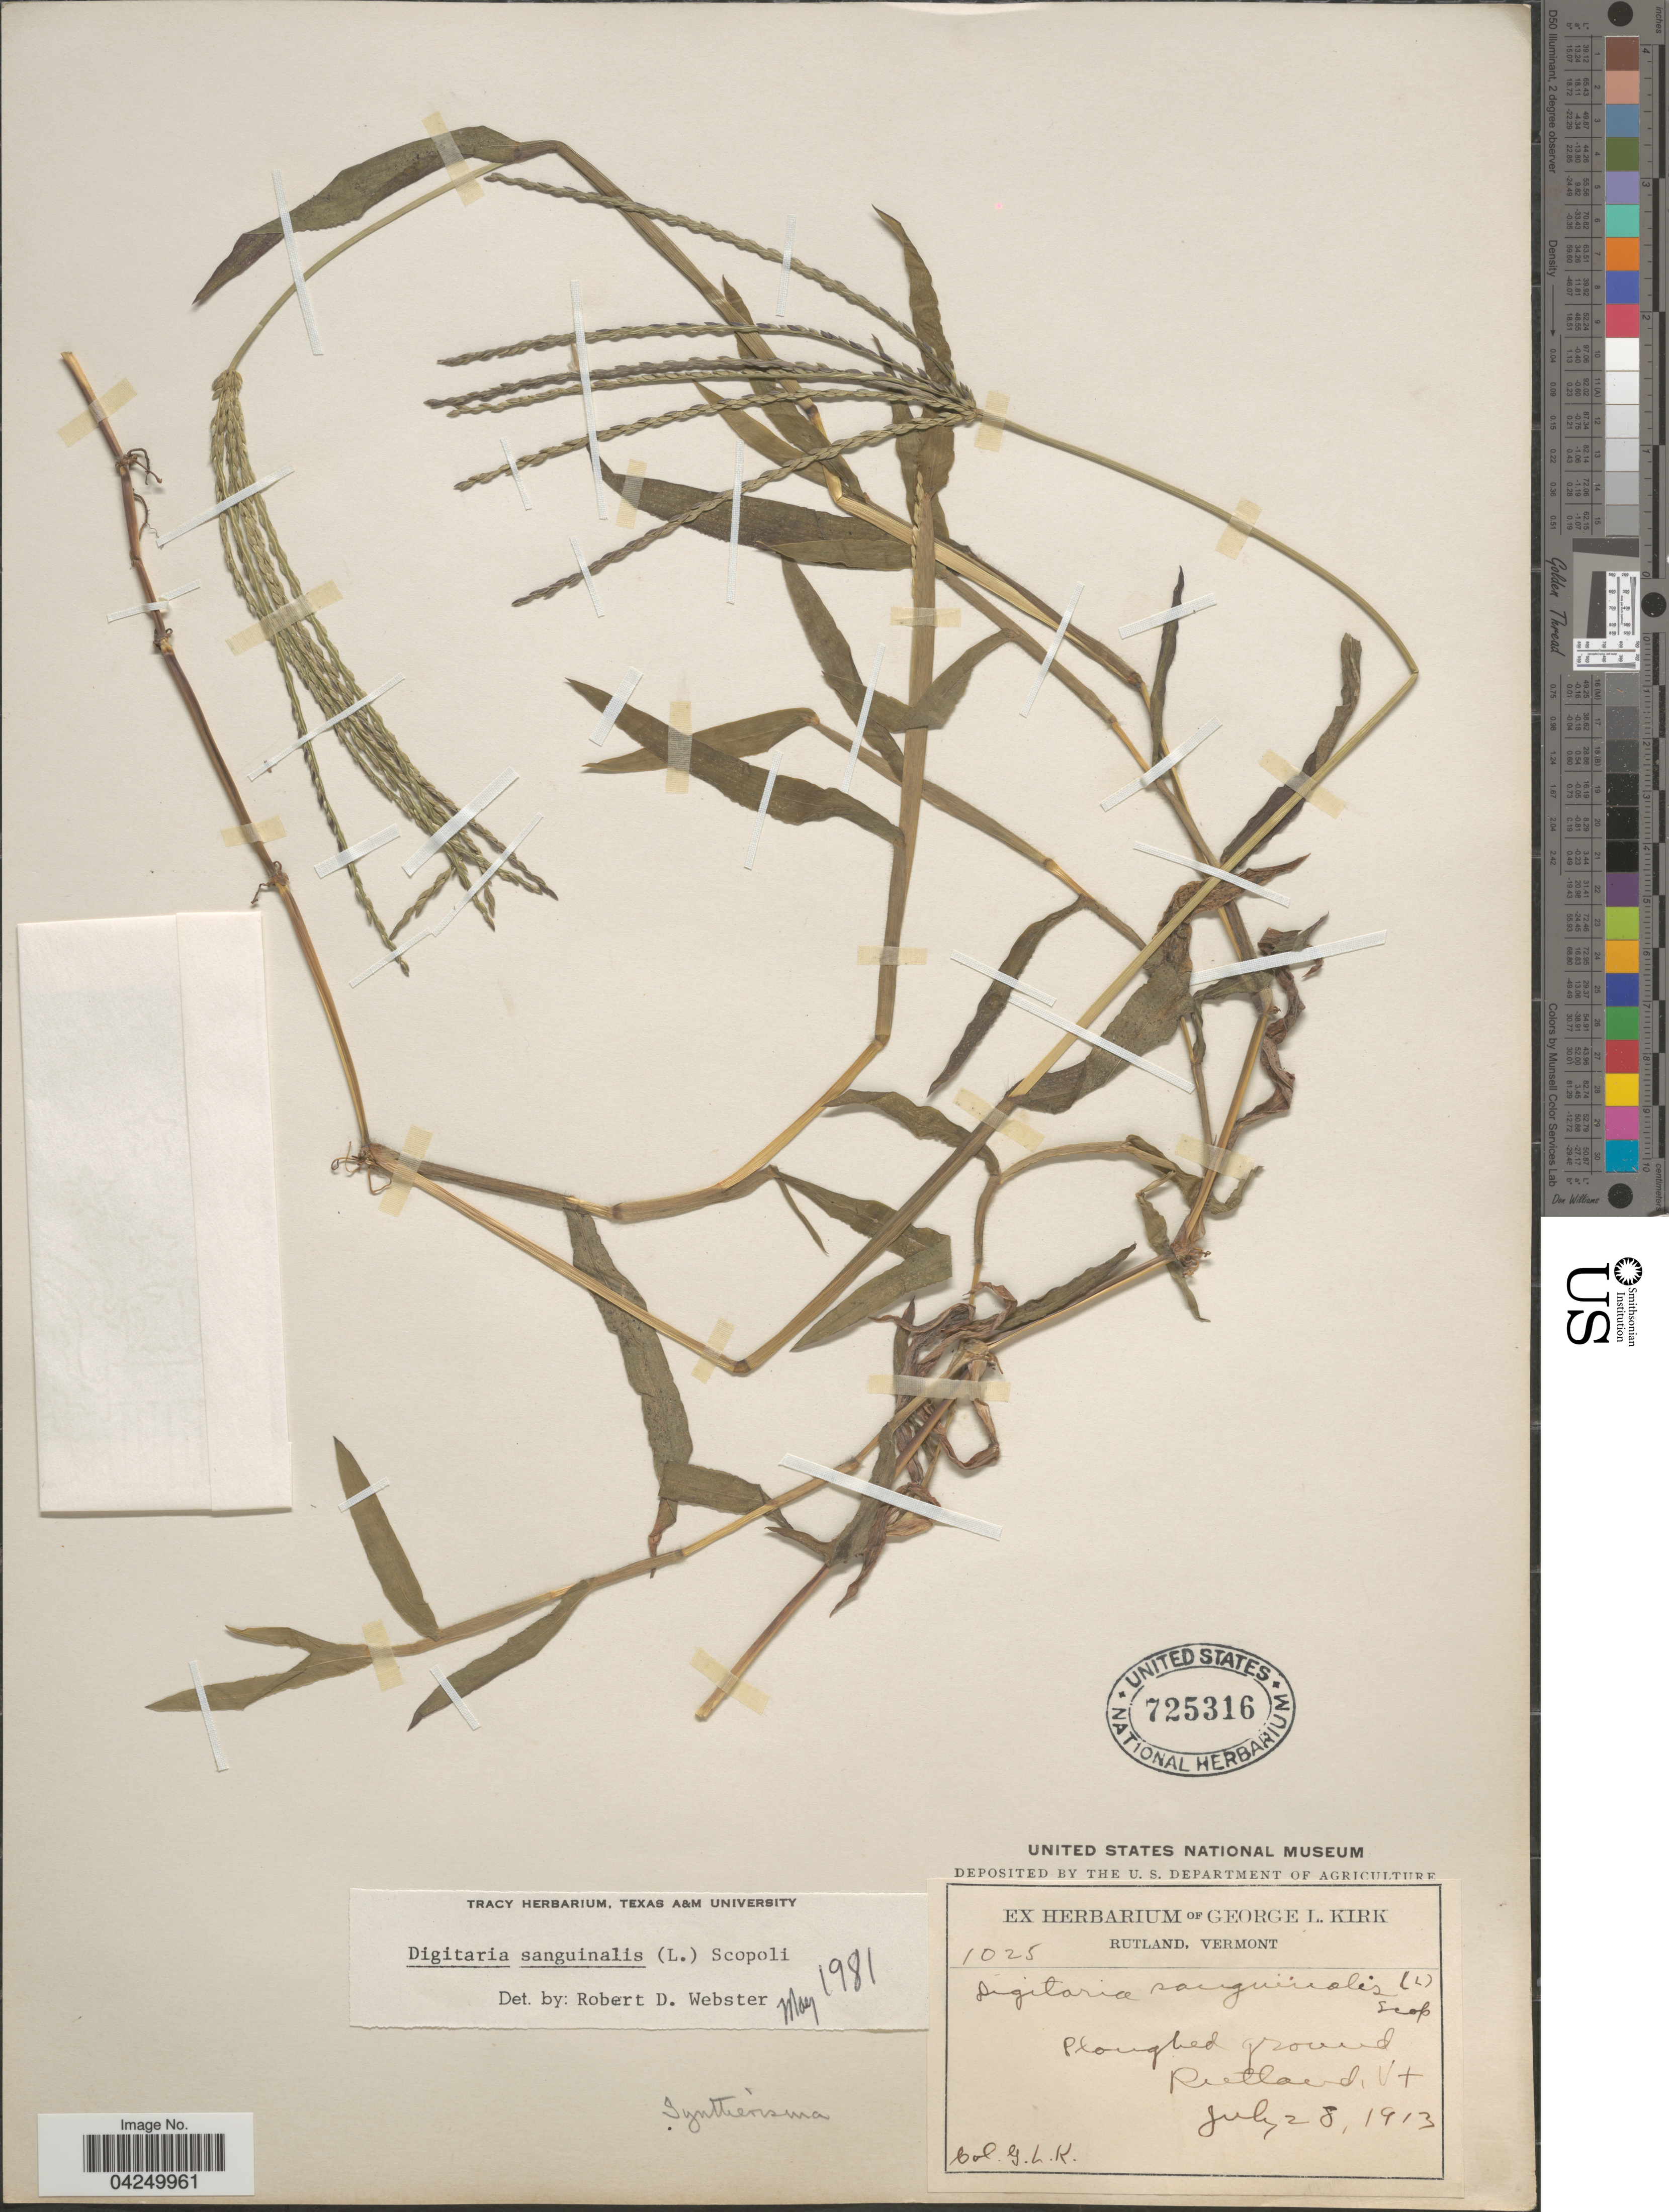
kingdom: Plantae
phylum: Tracheophyta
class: Liliopsida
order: Poales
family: Poaceae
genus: Digitaria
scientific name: Digitaria sanguinalis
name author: (L.) Scop.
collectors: G. Kirk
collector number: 1025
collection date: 1913-07-28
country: United States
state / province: Vermont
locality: Rutland.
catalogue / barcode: US 725316